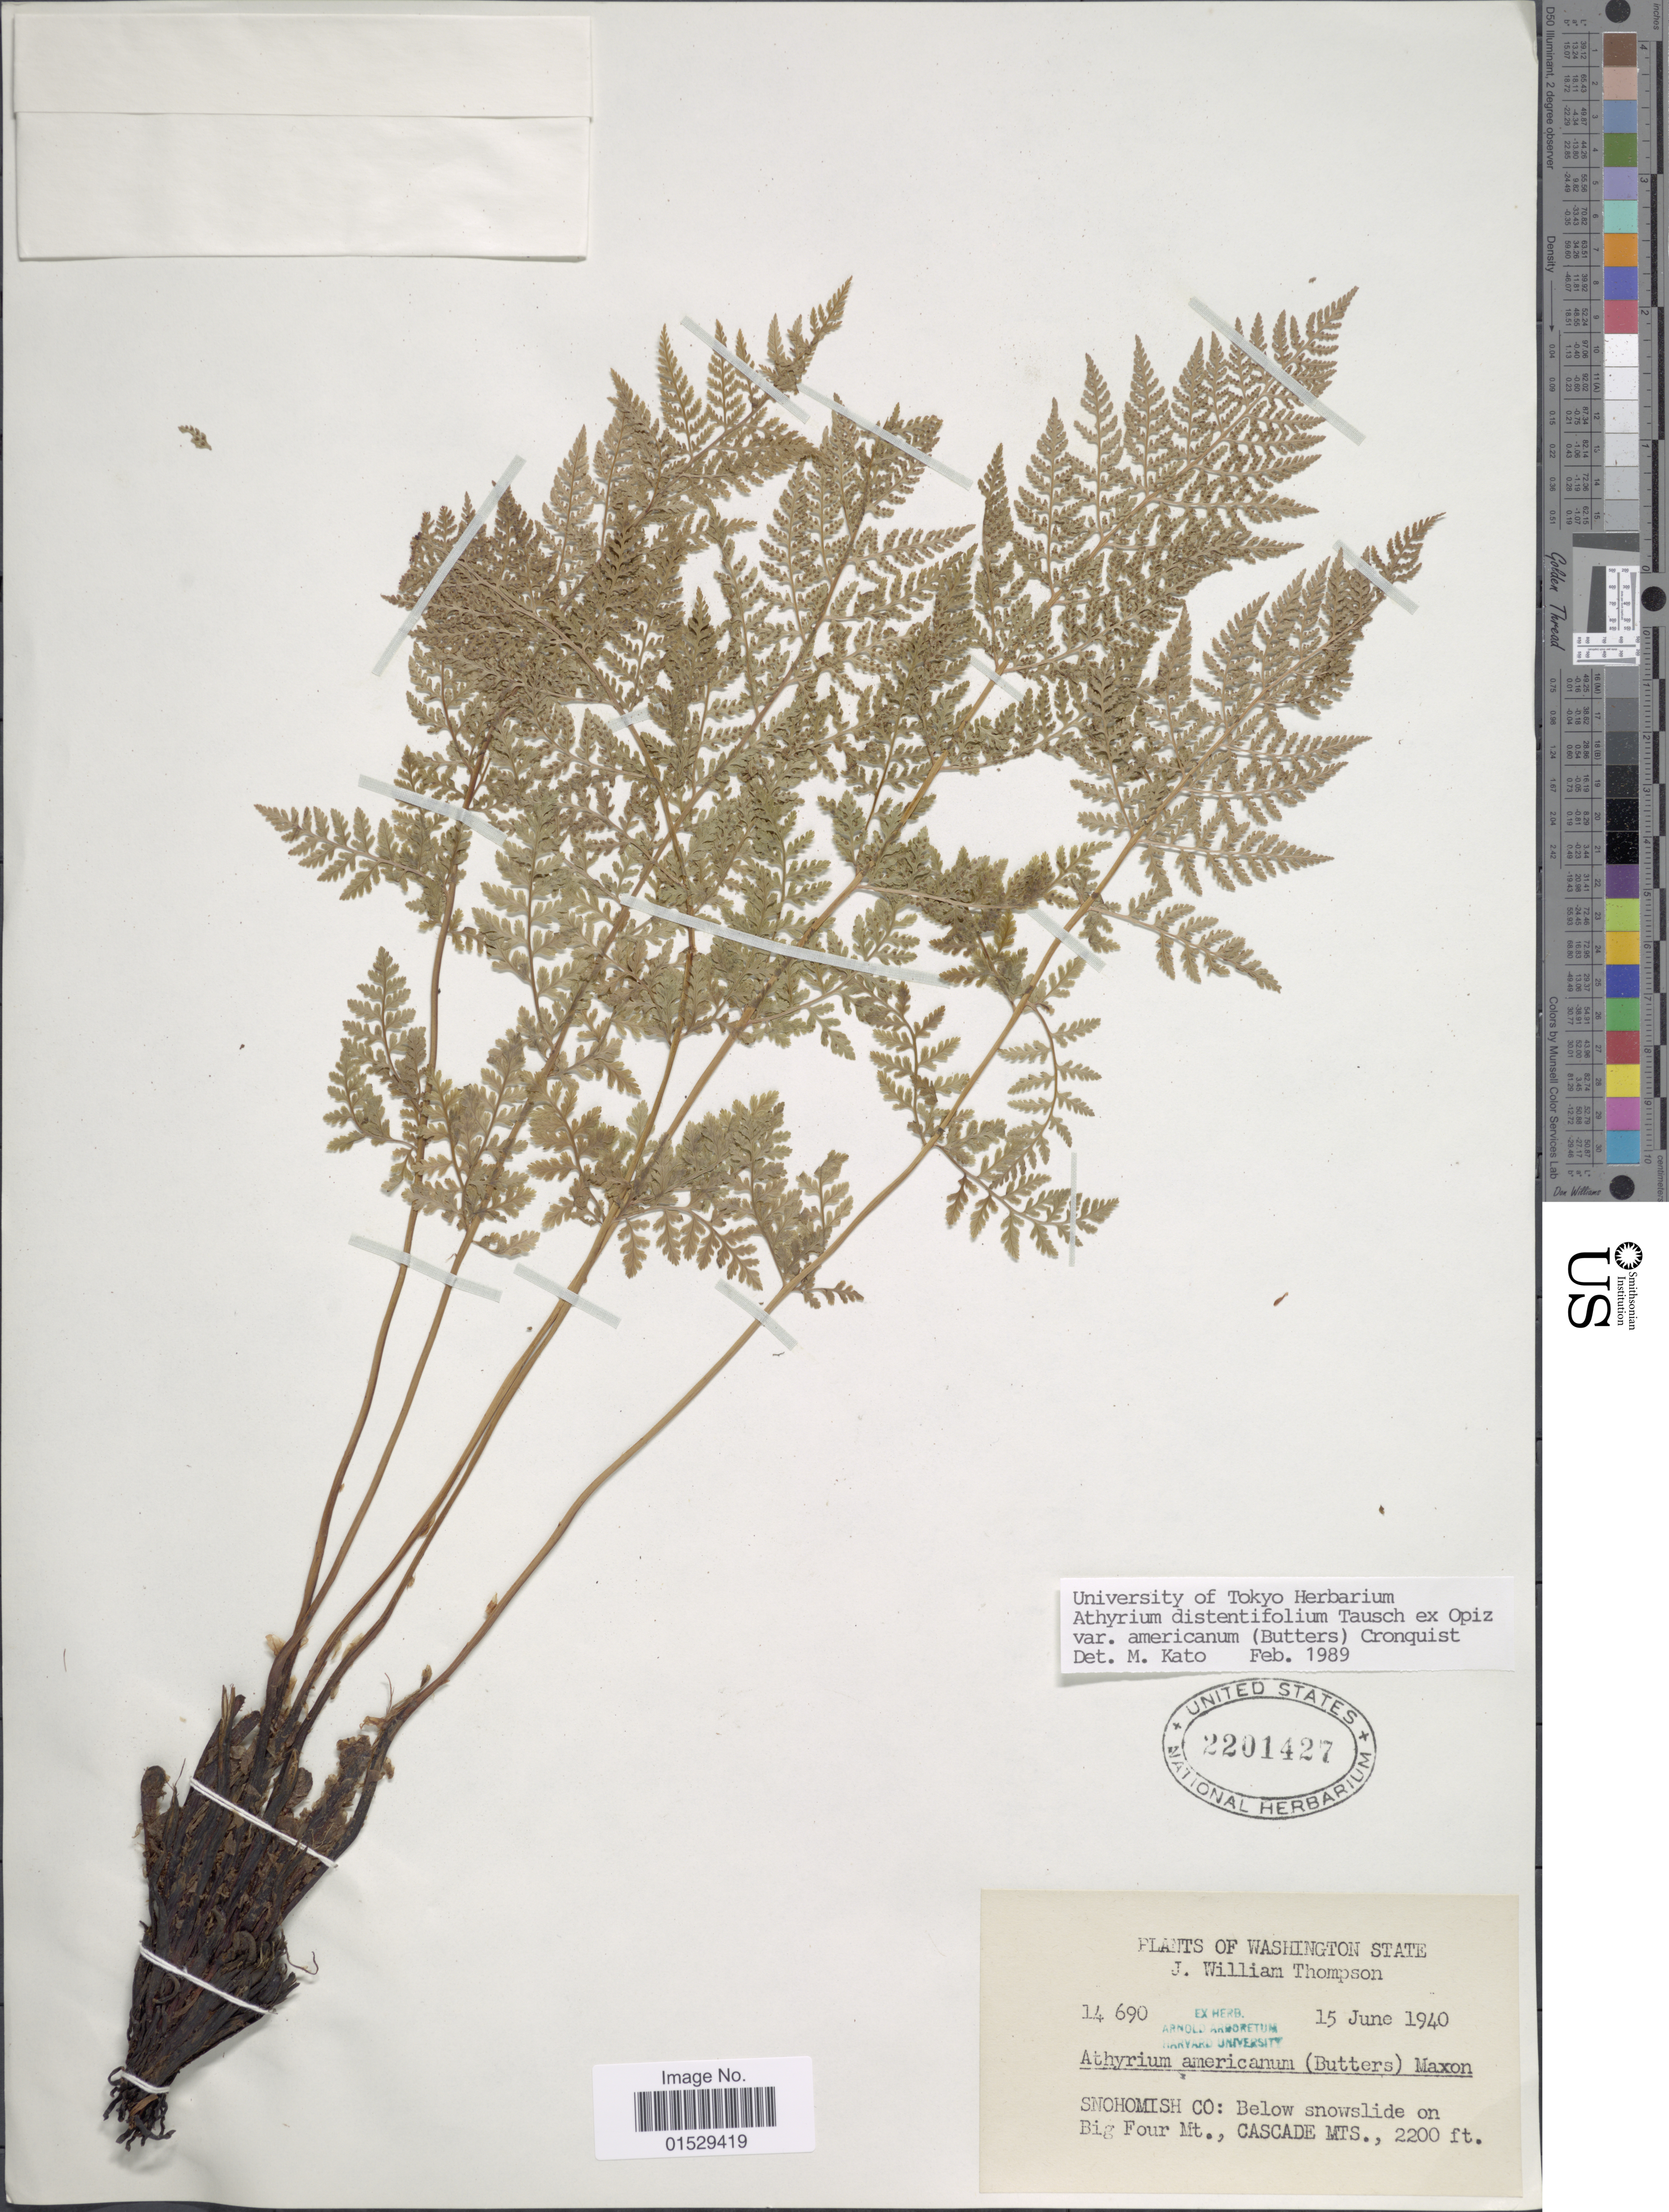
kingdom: Plantae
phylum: Tracheophyta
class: Polypodiopsida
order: Polypodiales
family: Athyriaceae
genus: Athyrium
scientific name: Athyrium distentifolilum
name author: Tausch ex Opiz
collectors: J. W. Thompson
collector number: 14690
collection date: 1940-06-15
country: United States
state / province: Washington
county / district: Snohomish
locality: Washington State, Snohomish Co.: below snowslide on Big Four Mt., Cascade Mts.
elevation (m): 671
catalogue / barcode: US 2201427